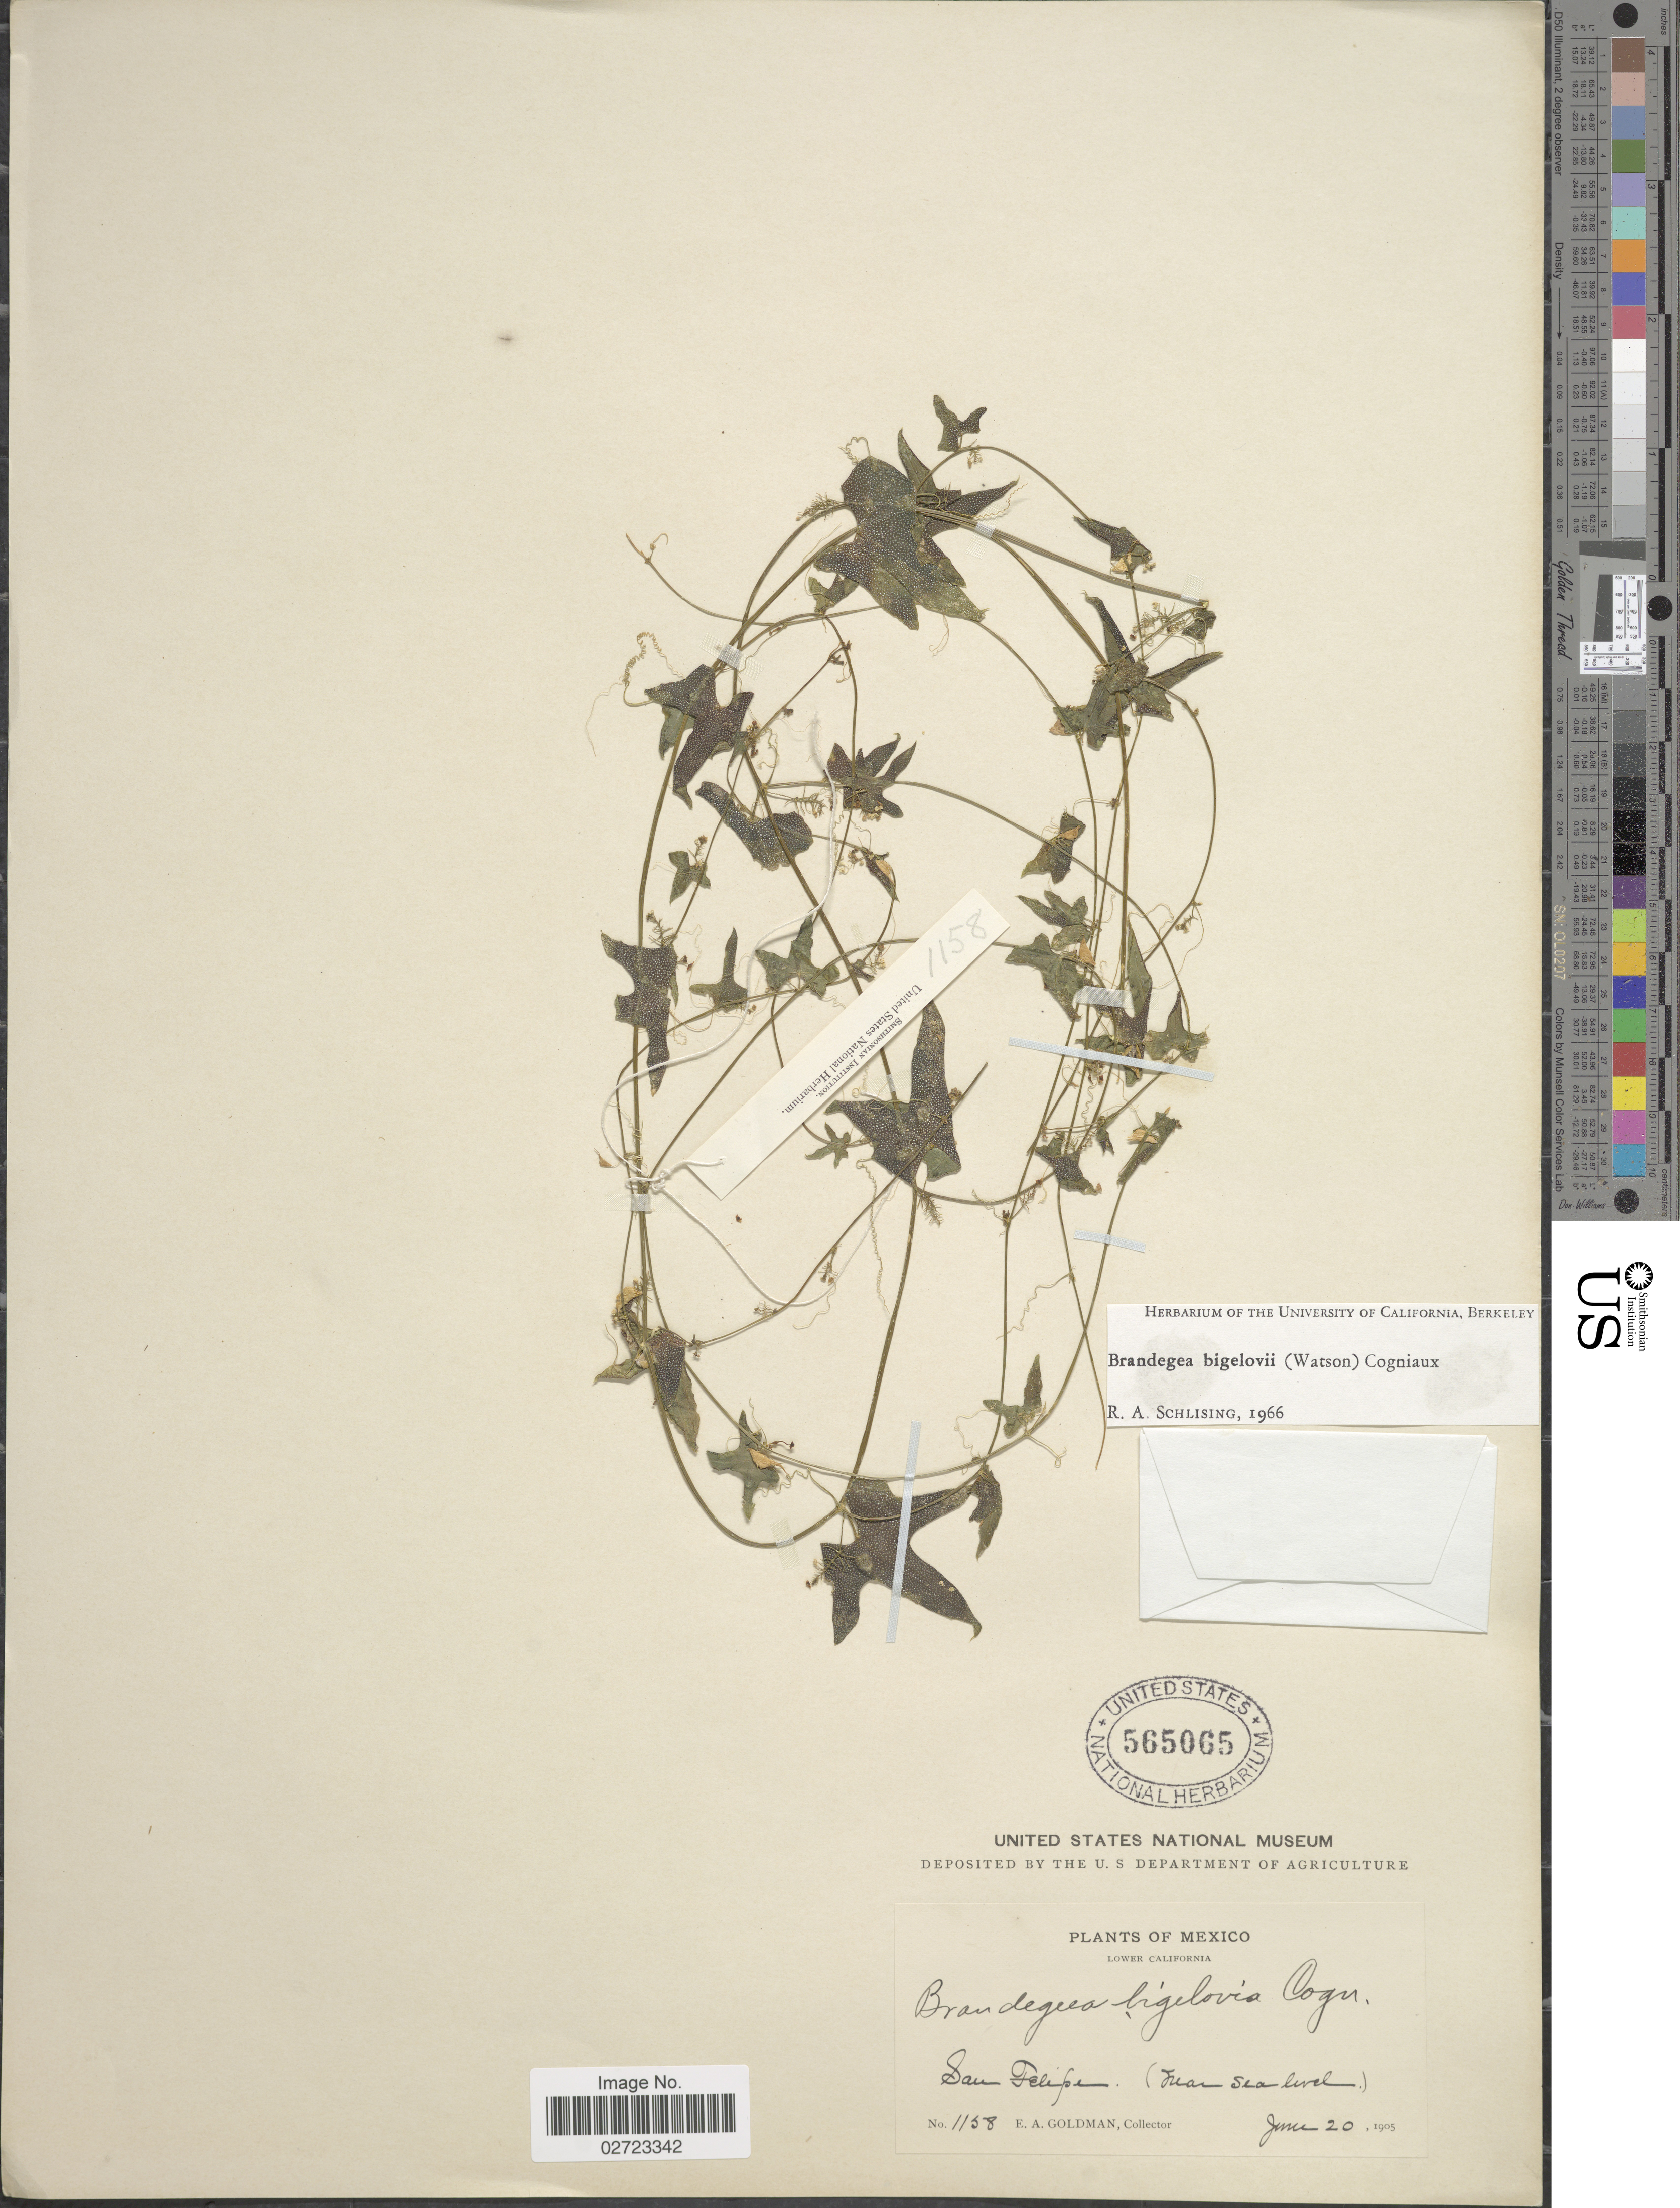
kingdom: Plantae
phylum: Tracheophyta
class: Magnoliopsida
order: Cucurbitales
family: Cucurbitaceae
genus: Brandegea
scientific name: Brandegea bigelovii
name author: (Watson) Cogn.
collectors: E. A. Goldman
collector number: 1158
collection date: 1905-06-20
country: Mexico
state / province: Baja California Norte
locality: Lower California, San Felipe.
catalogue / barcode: US 565065